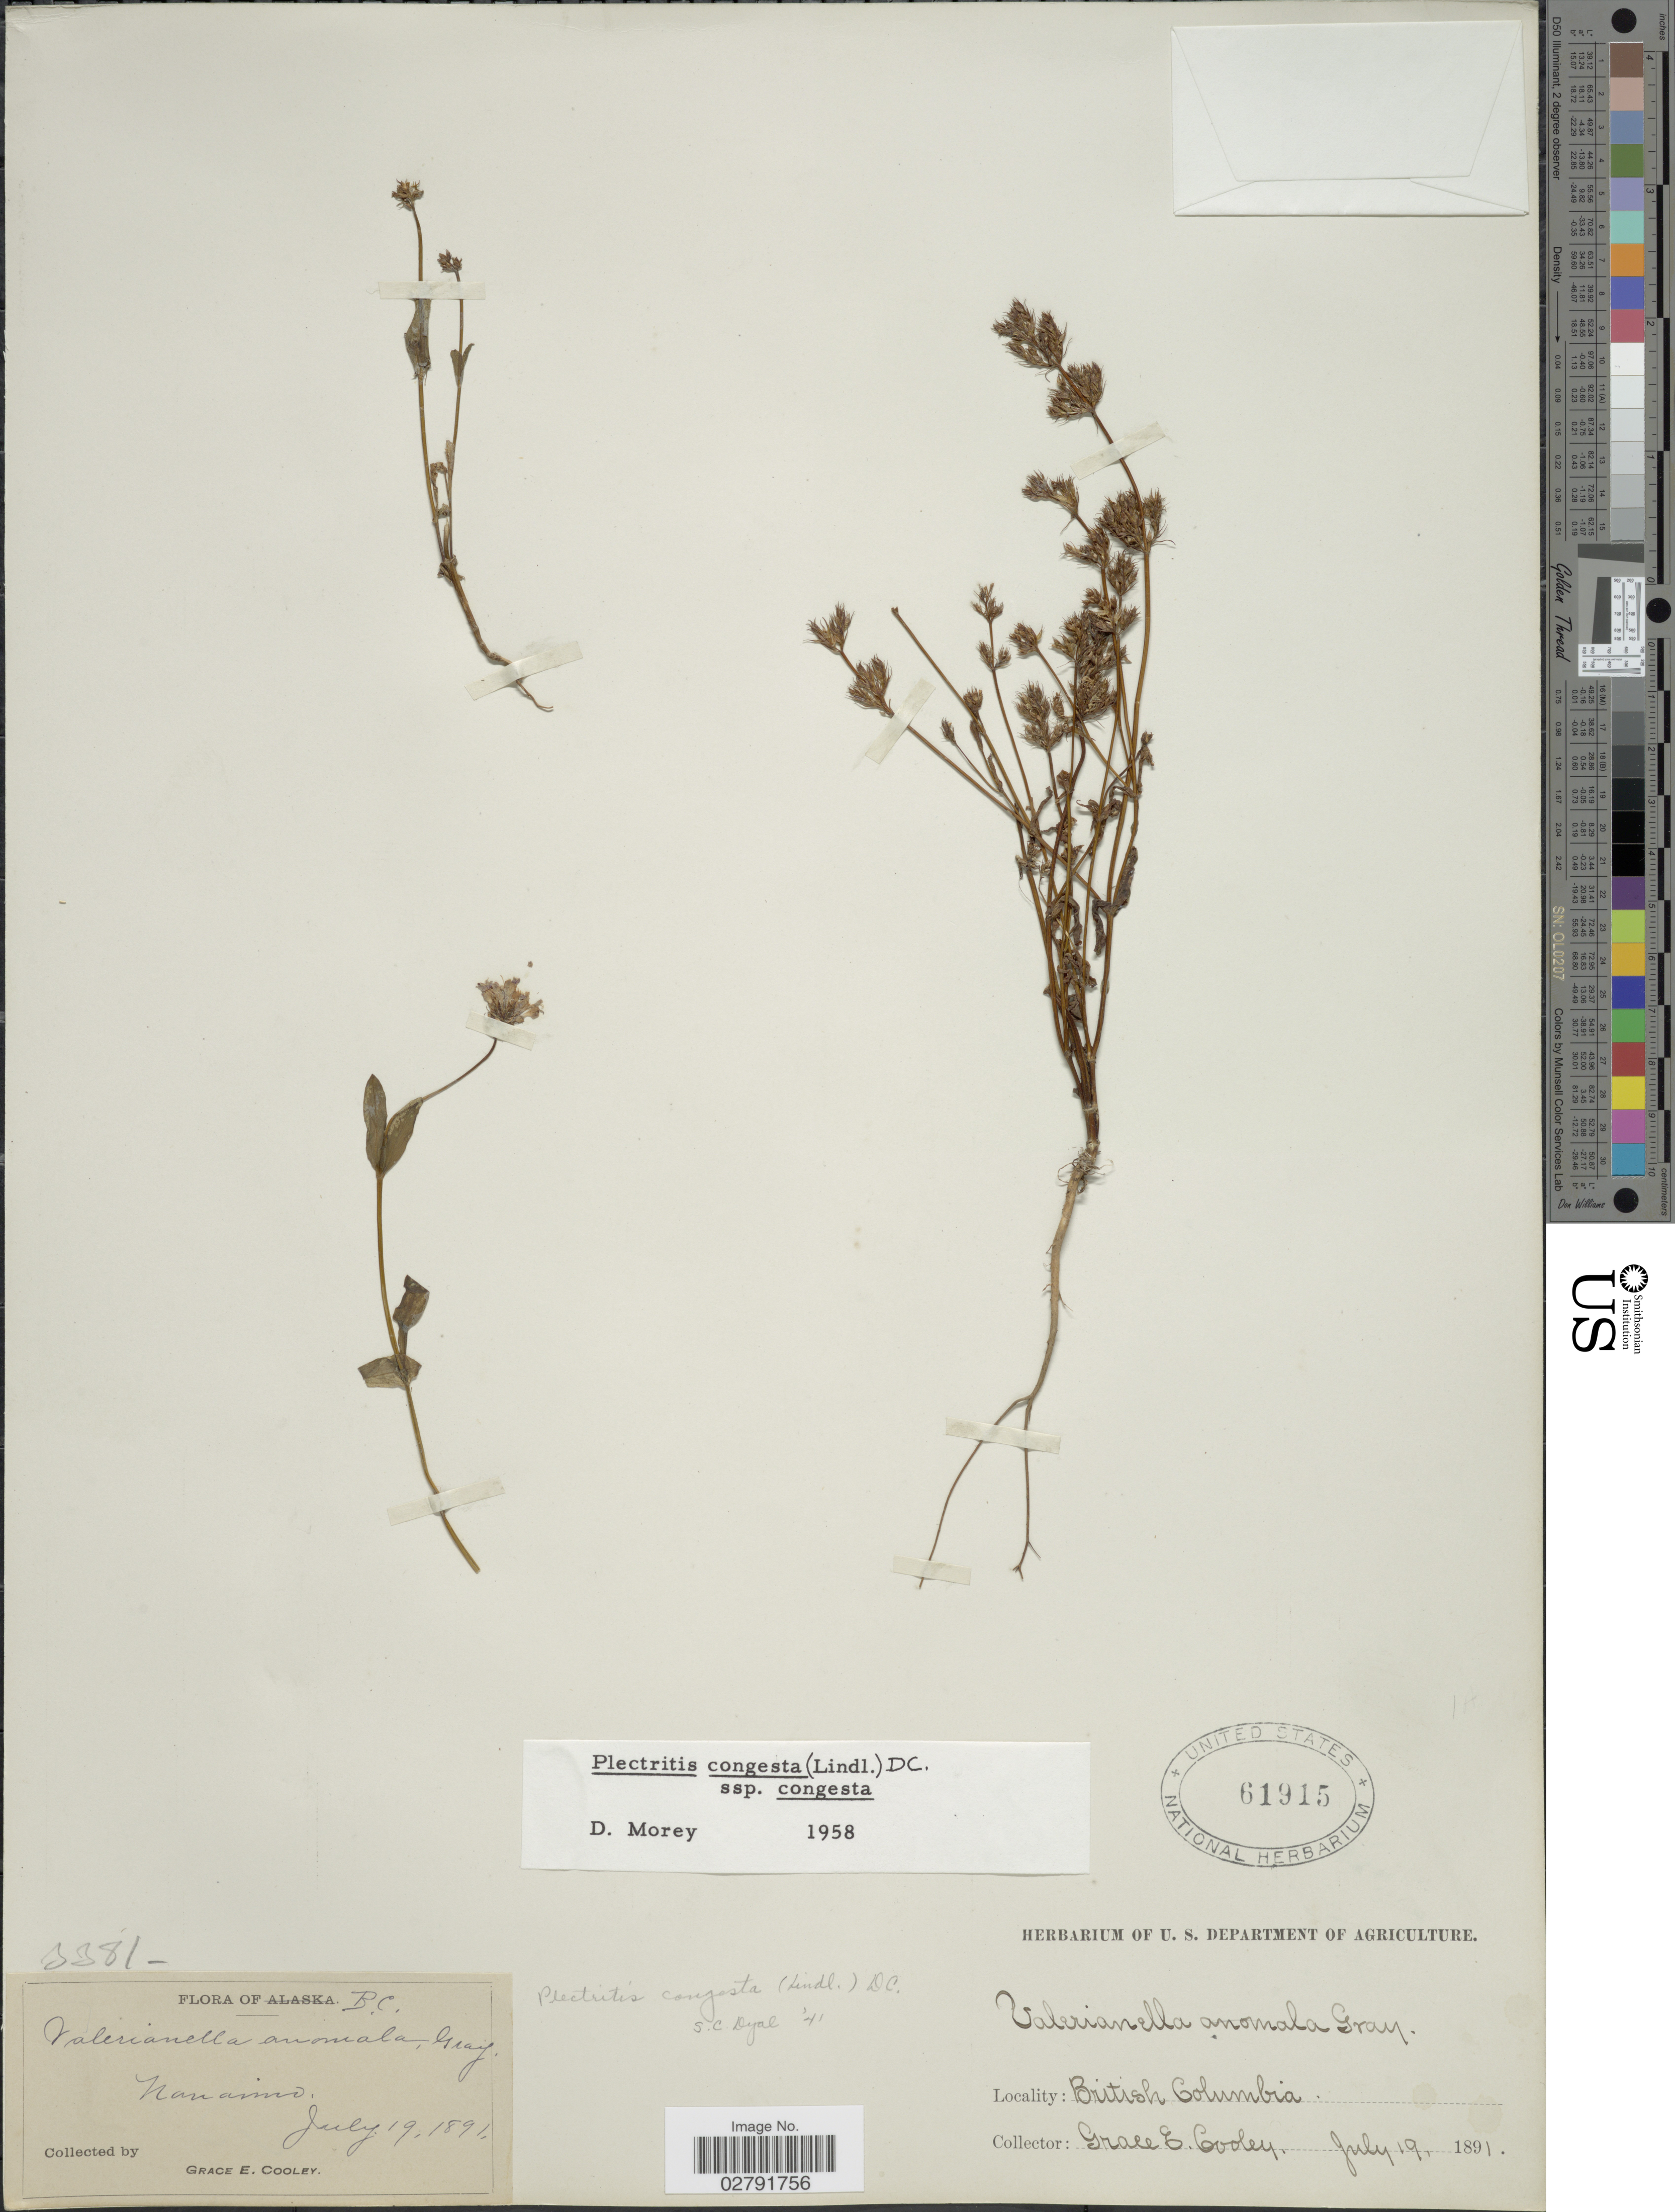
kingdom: Plantae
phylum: Tracheophyta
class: Magnoliopsida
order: Dipsacales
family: Caprifoliaceae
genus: Plectritis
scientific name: Plectritis congesta subsp. congesta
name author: (Lindl.) DC.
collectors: G. E. Cooley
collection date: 1891-07-19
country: Canada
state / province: British Columbia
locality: Nanaimo.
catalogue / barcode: US 61915